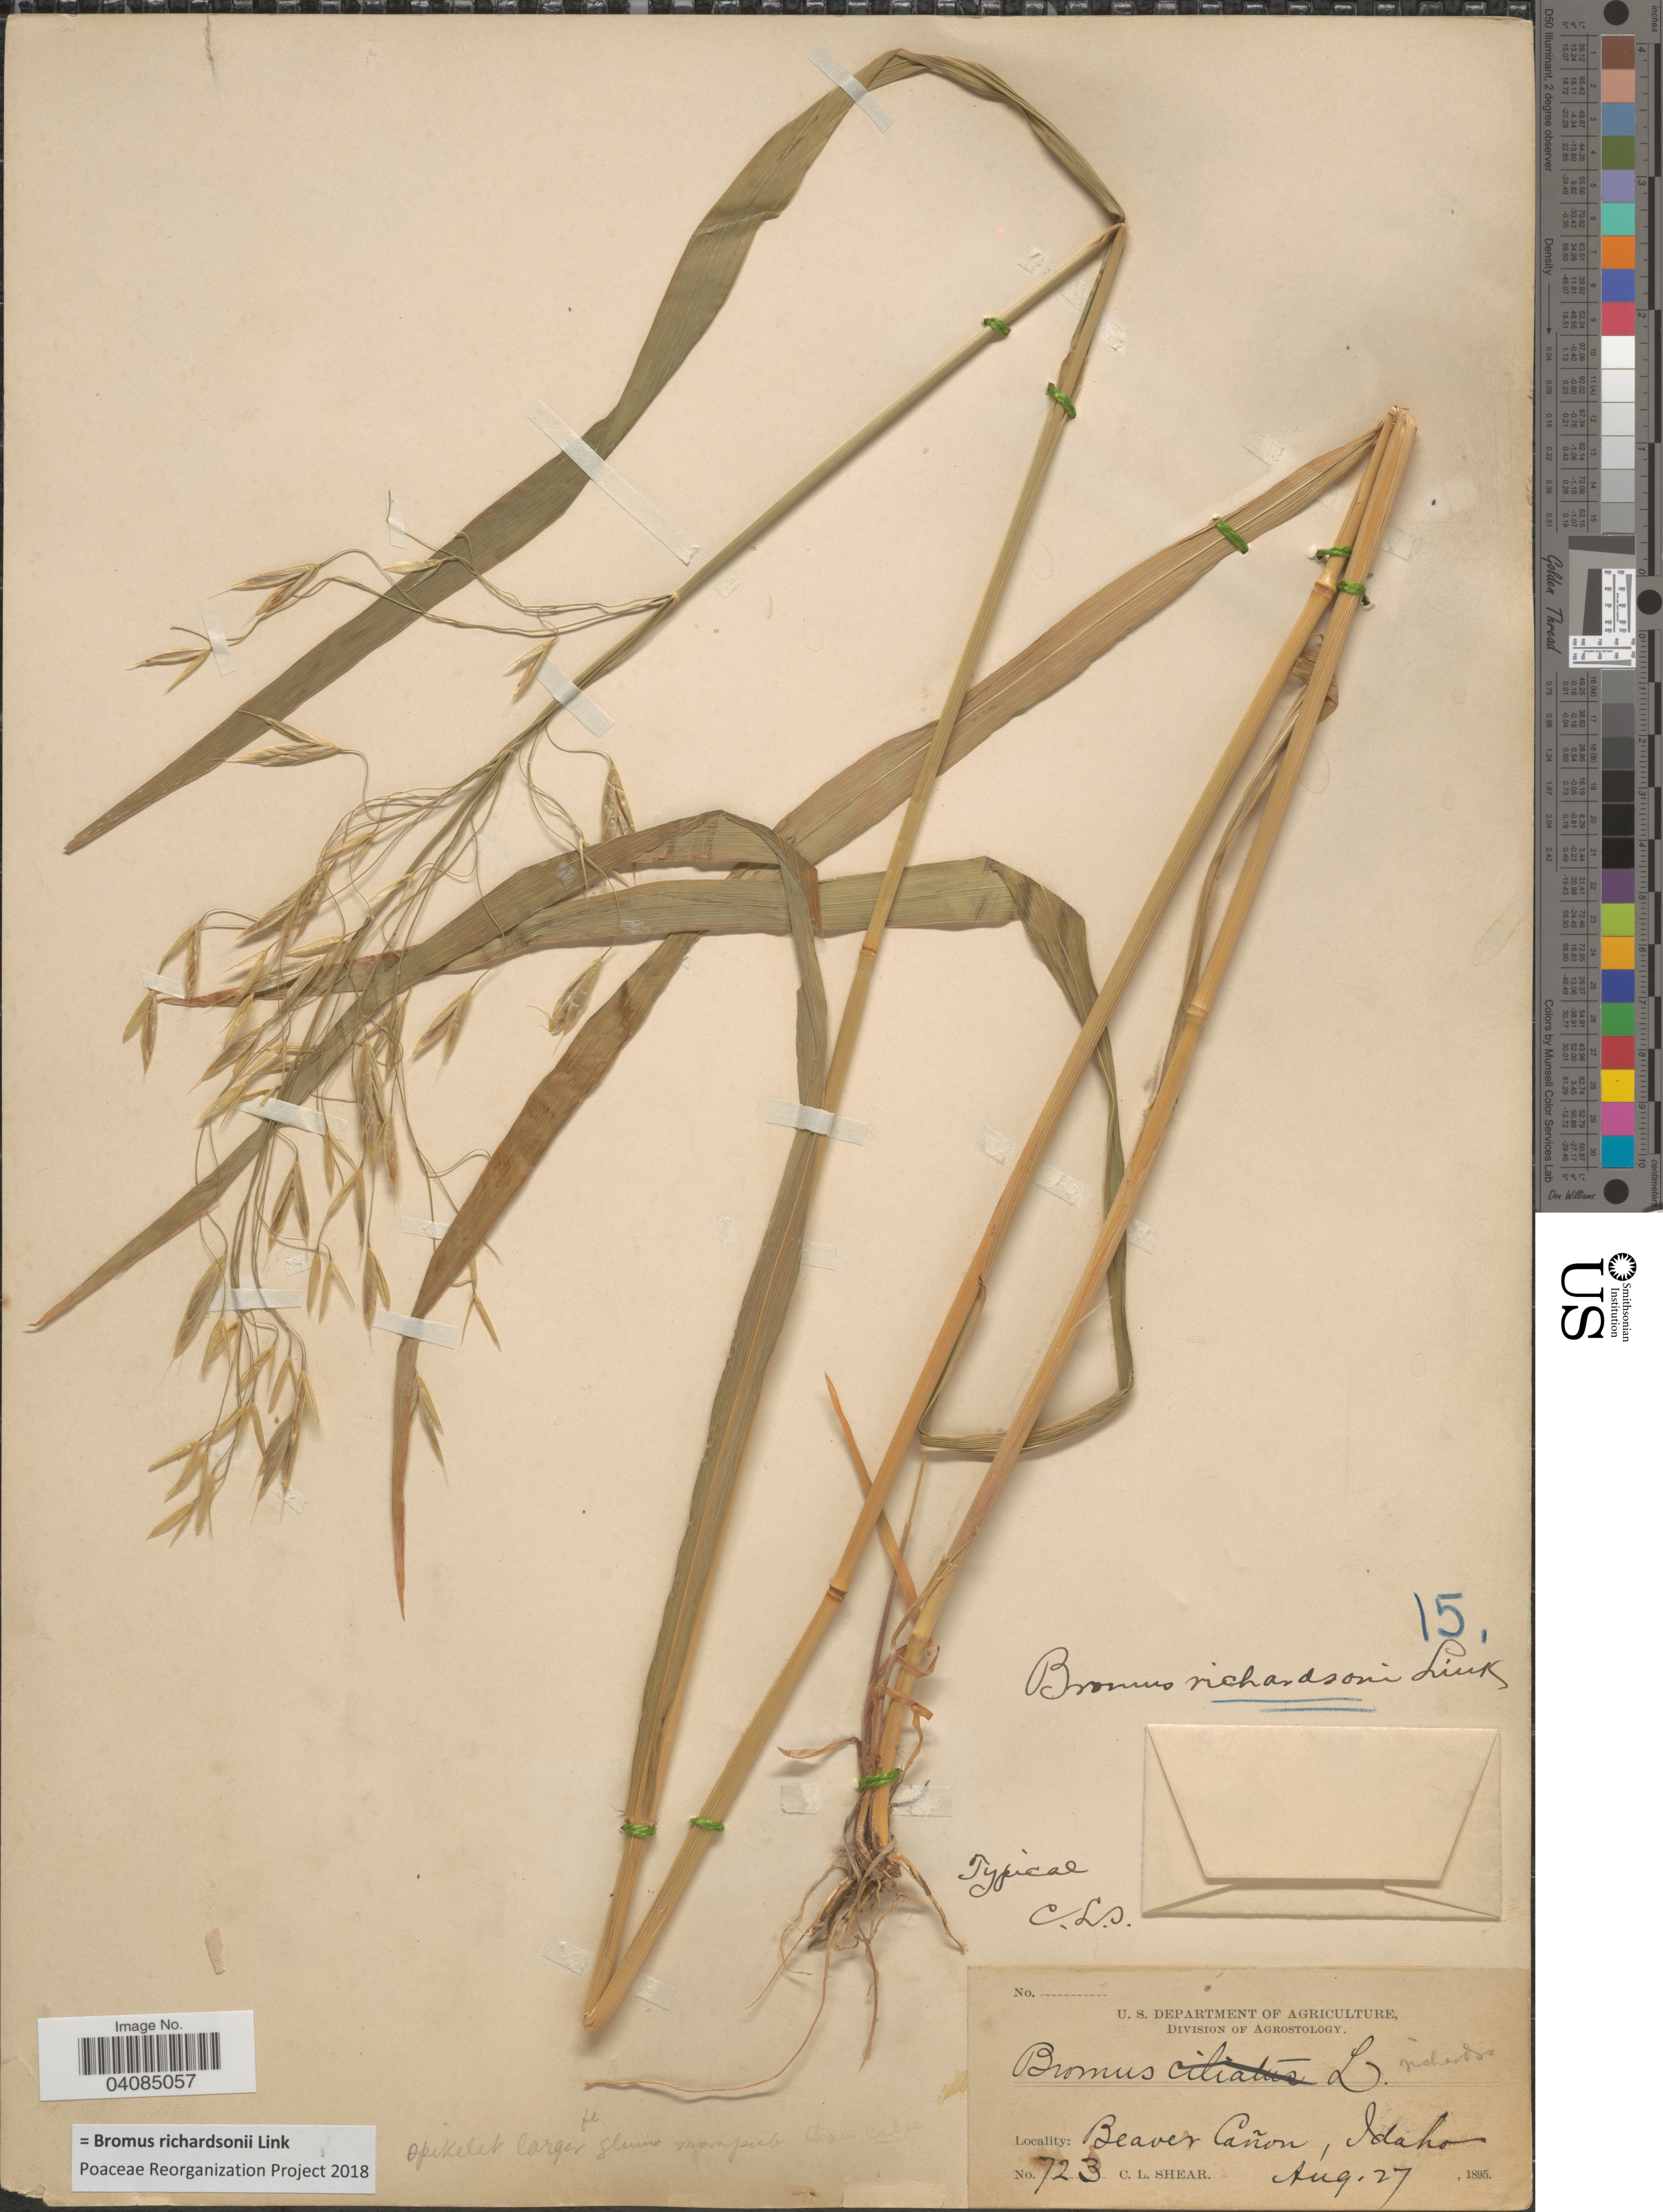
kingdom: Plantae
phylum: Tracheophyta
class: Liliopsida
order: Poales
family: Poaceae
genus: Bromus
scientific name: Bromus racemosus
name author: L.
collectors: C. L. Shear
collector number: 723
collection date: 1895-08-27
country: United States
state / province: Idaho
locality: Beaver Cañon.